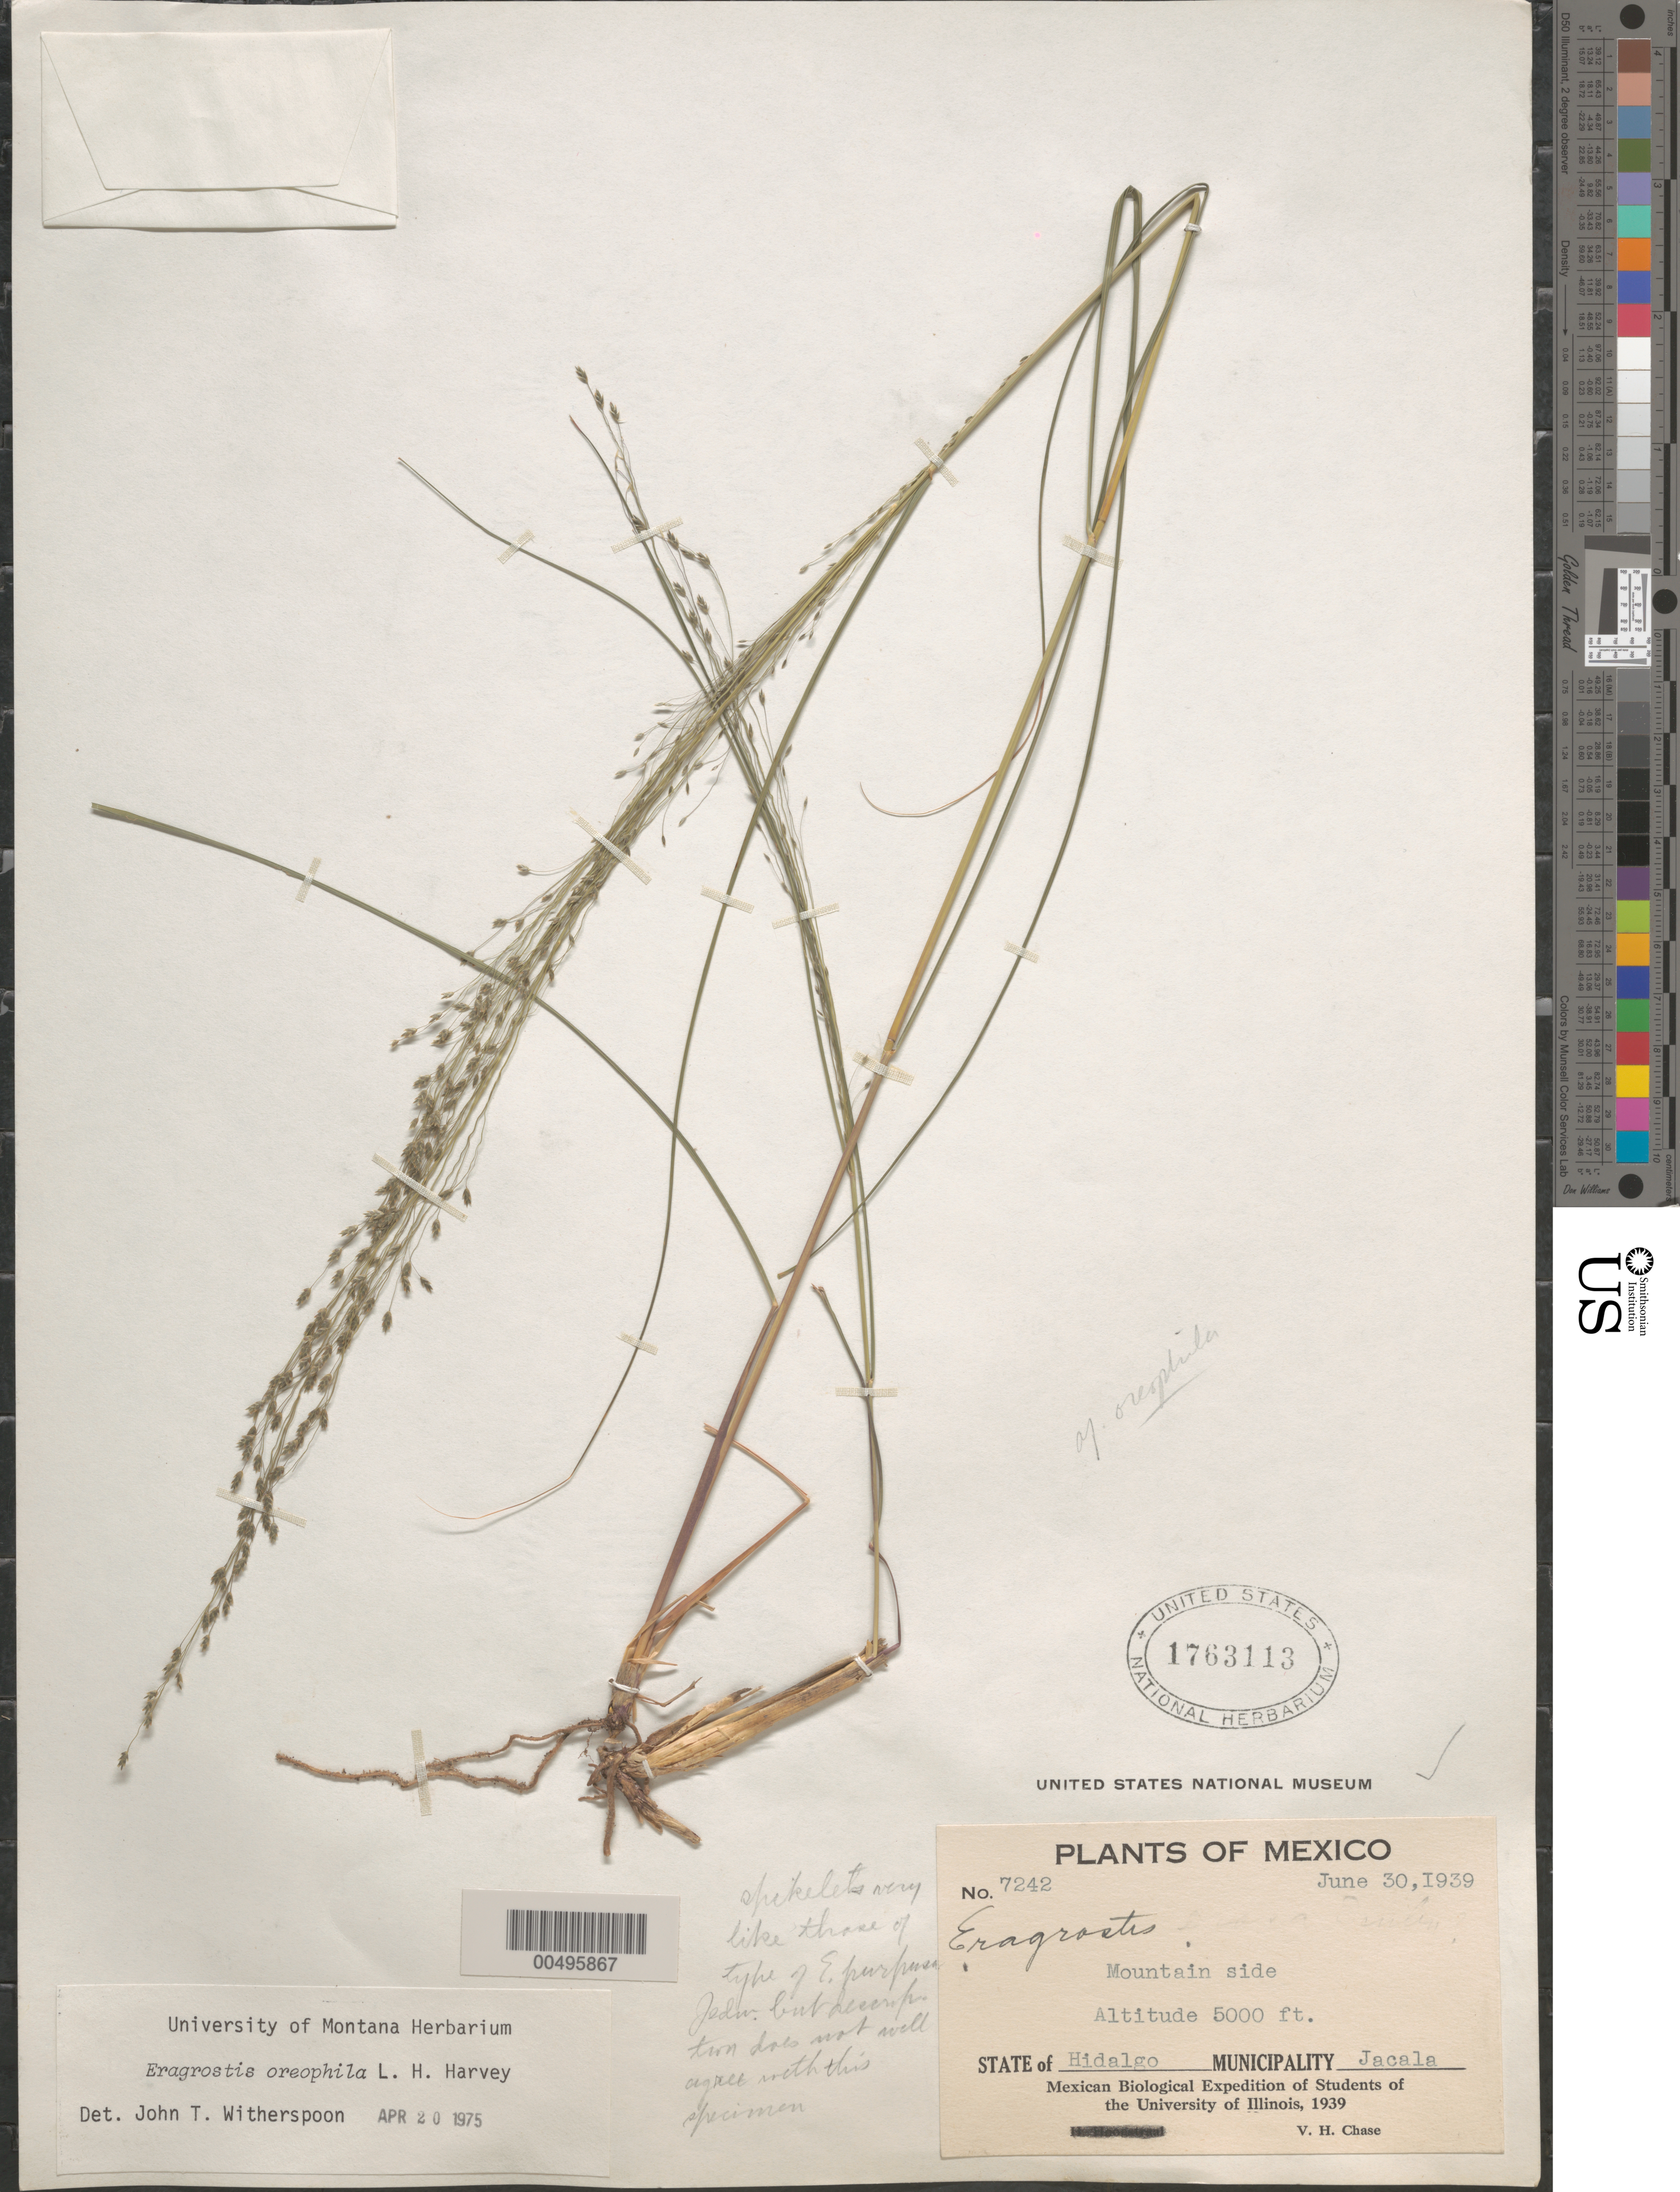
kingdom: Plantae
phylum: Tracheophyta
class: Liliopsida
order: Poales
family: Poaceae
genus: Eragrostis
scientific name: Eragrostis intermedia var. oreophila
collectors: V. H. Chase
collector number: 7242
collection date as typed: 30 Jun 1939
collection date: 1939-06-30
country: Mexico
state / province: Hidalgo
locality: Jacala Mun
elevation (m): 1524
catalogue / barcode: US 1763113